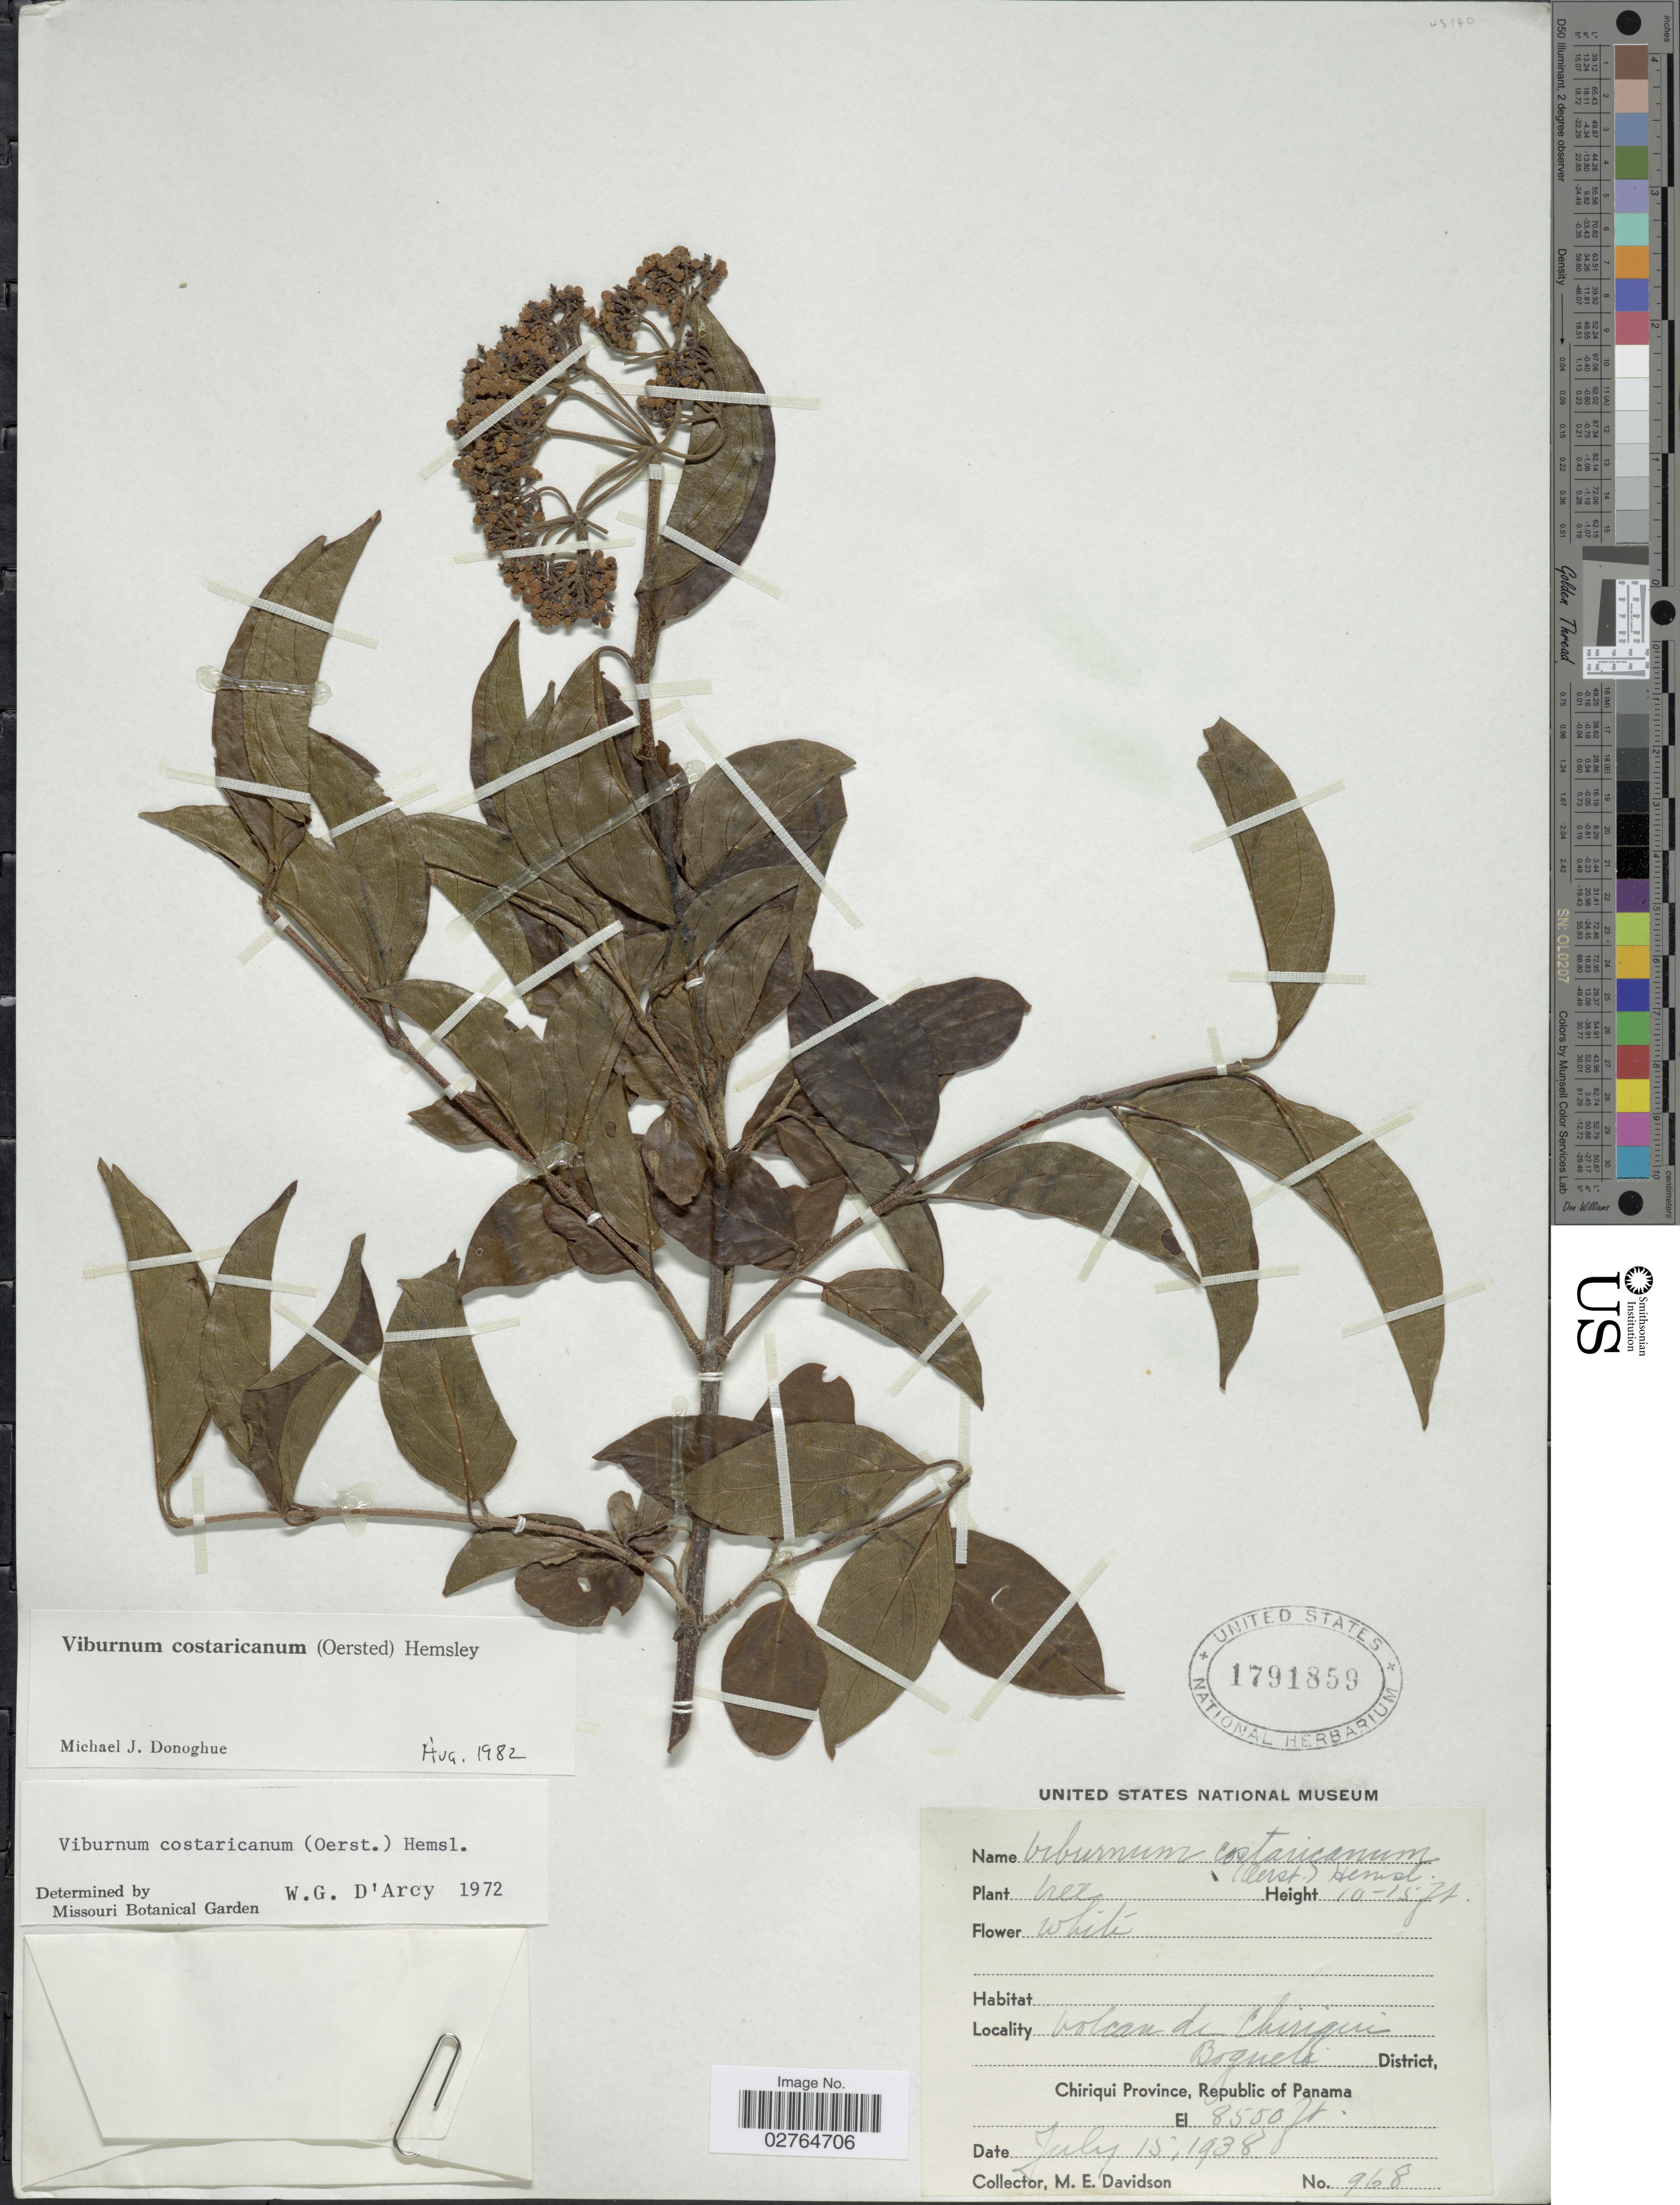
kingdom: Plantae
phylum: Tracheophyta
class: Magnoliopsida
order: Dipsacales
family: Viburnaceae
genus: Viburnum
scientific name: Viburnum costaricanum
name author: (Oerst.) Hemsl.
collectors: M. E. Davidson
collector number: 968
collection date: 1938-07-15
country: Panama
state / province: Chiriqui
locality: Volcan de Chiriqui. Boquete District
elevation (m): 2591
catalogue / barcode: US 1791859